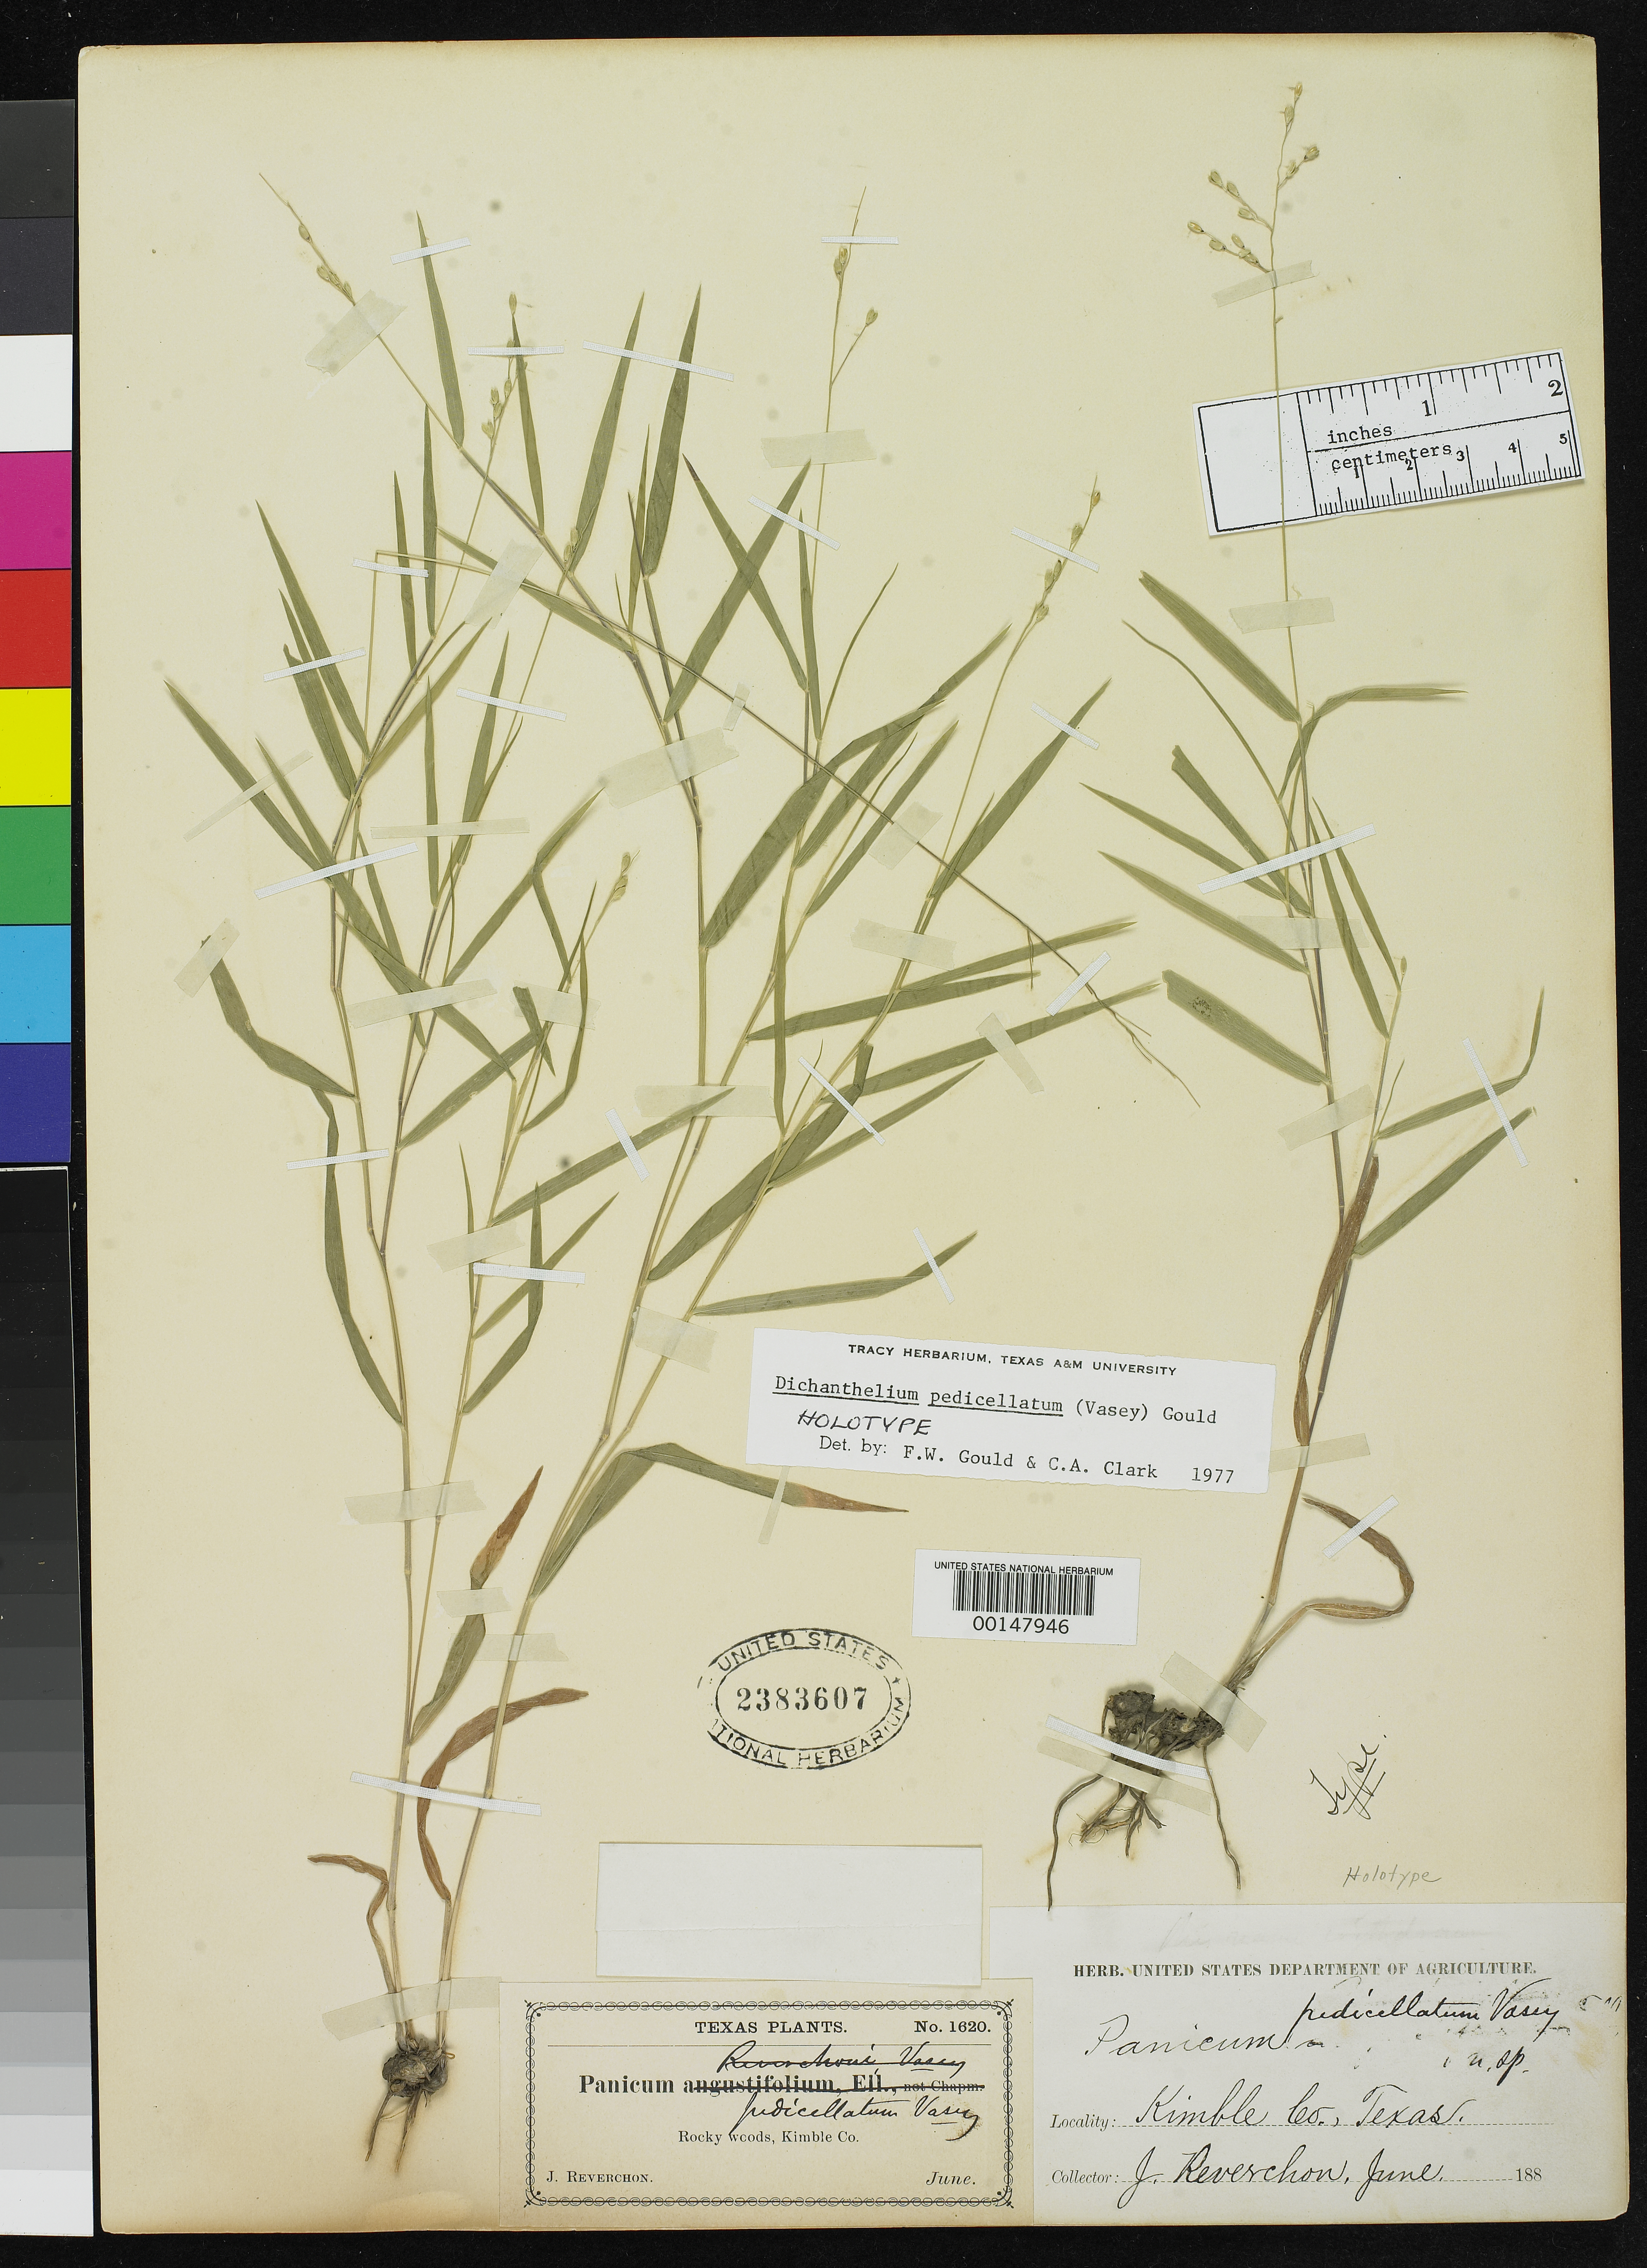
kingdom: Plantae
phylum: Tracheophyta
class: Liliopsida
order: Poales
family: Poaceae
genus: Panicum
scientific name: Panicum pedicellatum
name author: Vasey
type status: Holotype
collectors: J. Reverchon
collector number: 1620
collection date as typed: Jun 188-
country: United States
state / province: Texas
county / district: Kimble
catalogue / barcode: US 2383607